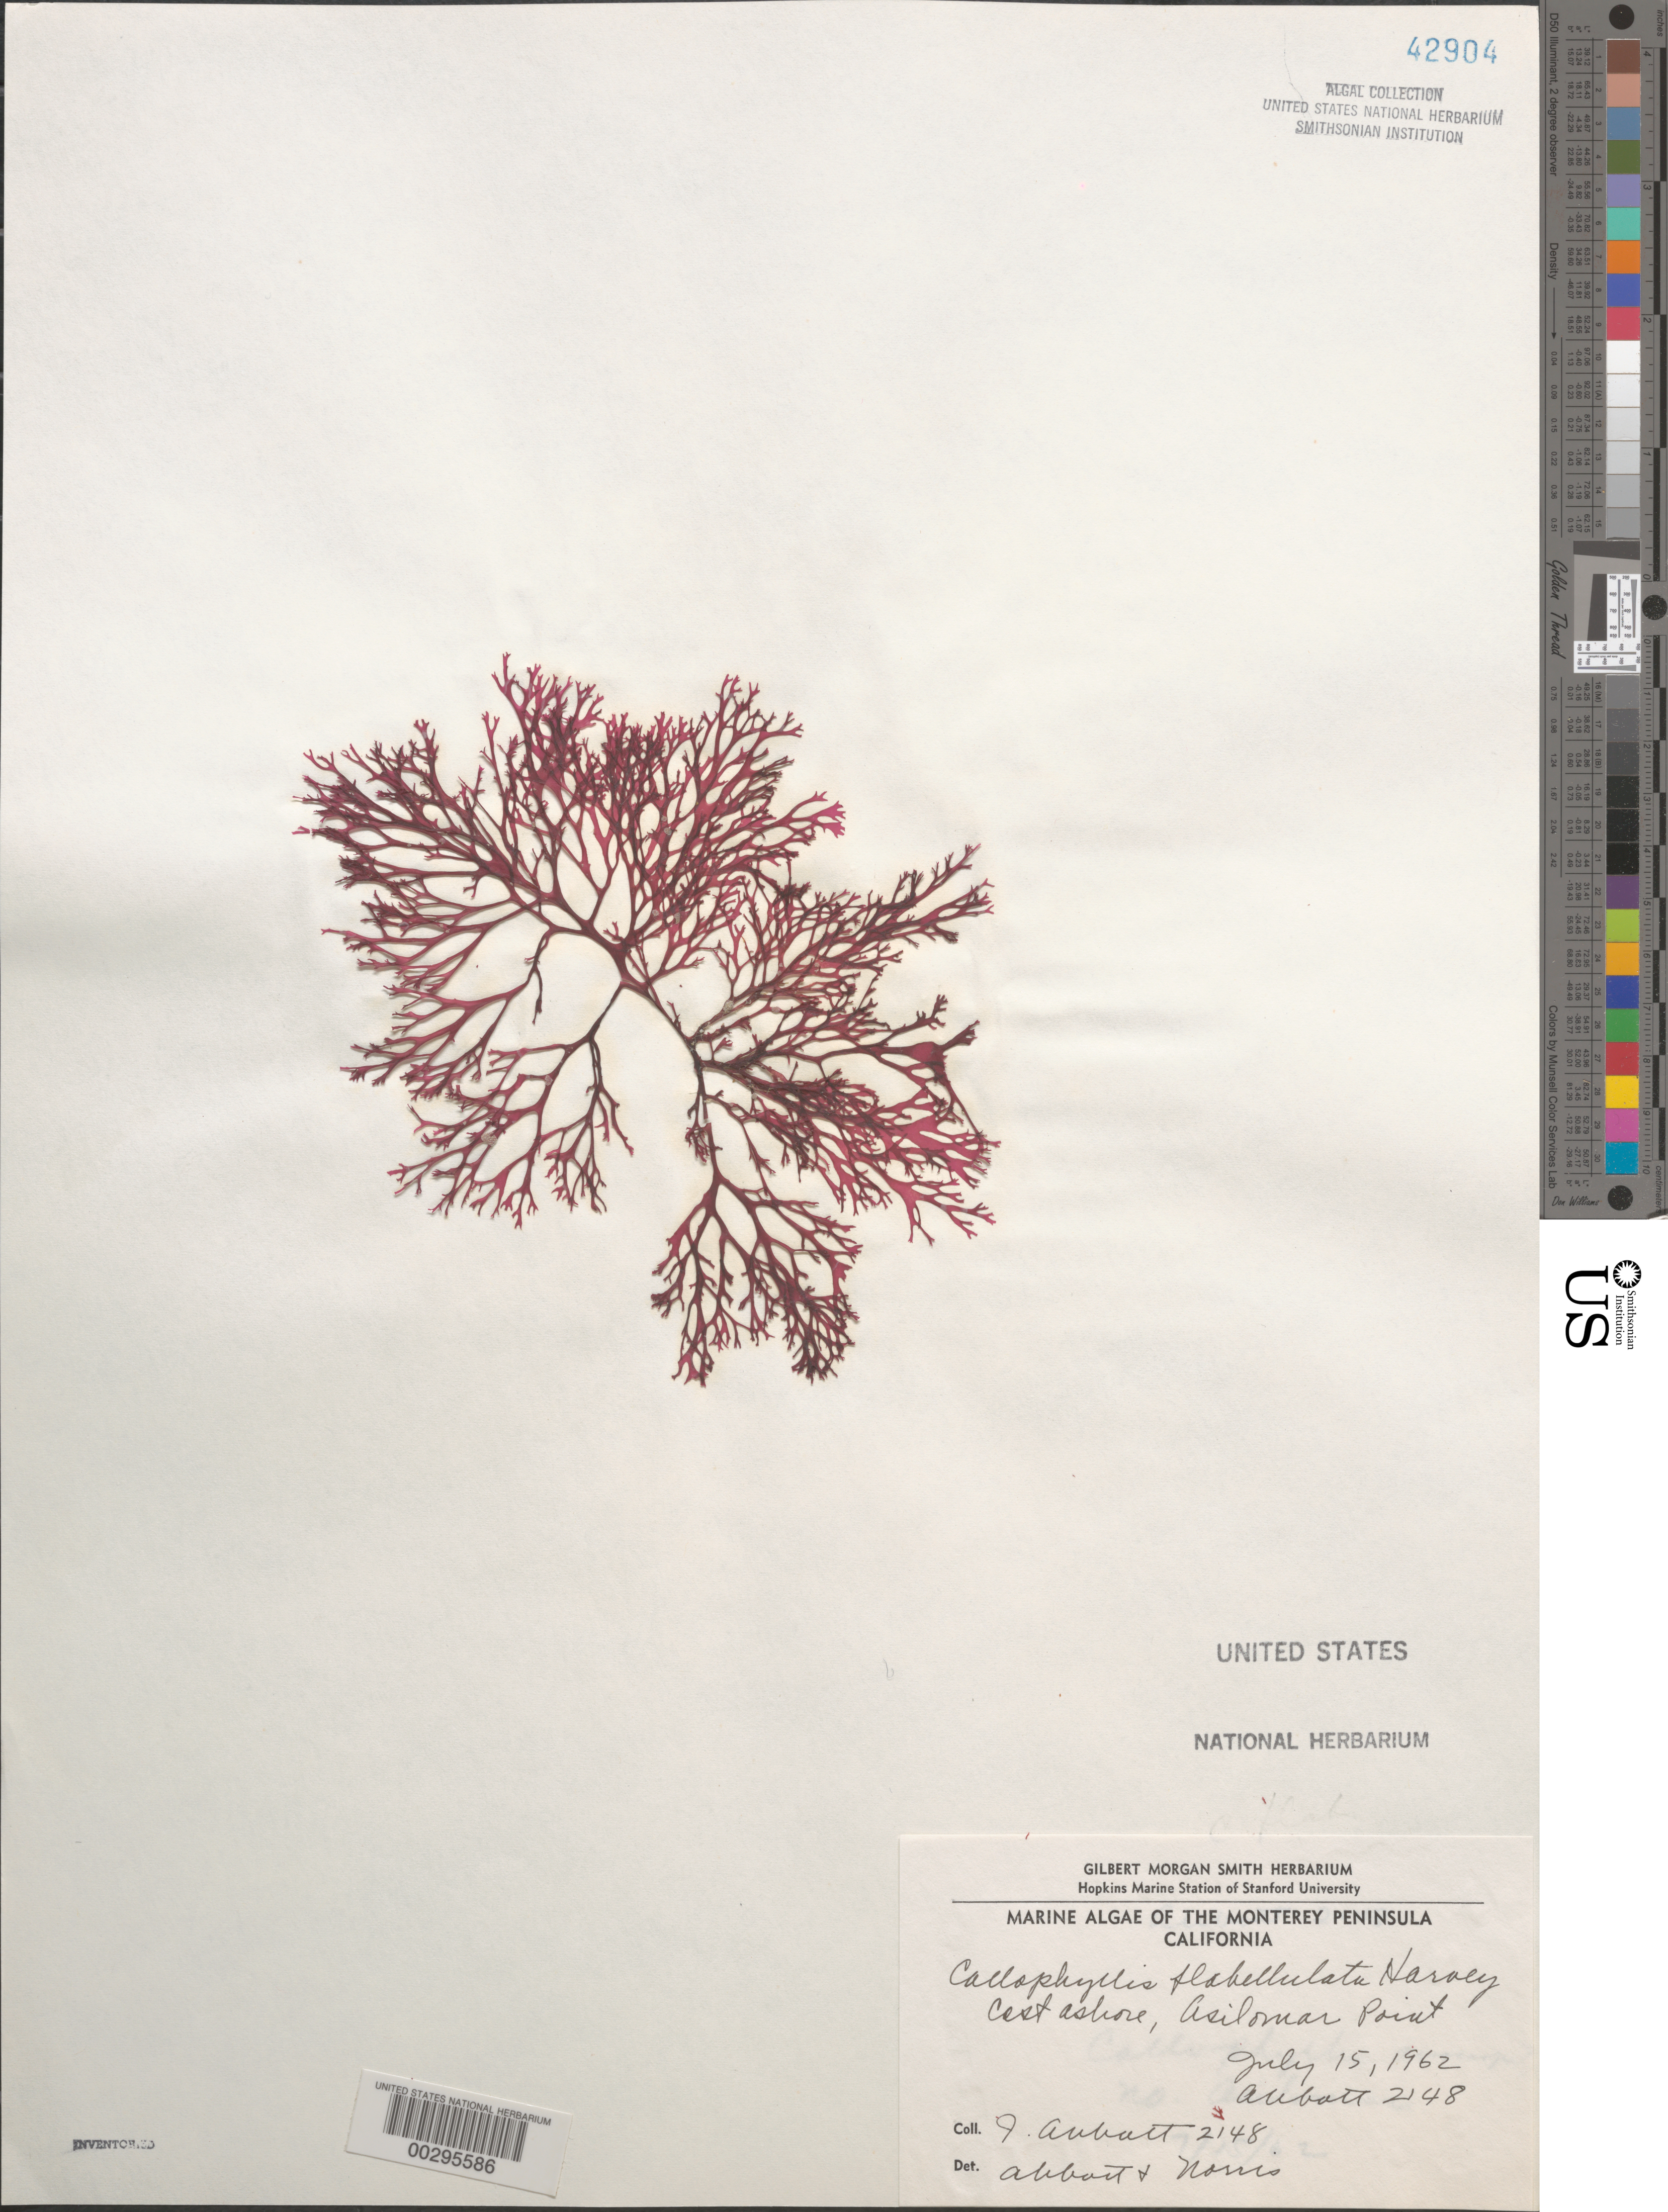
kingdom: Plantae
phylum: Rhodophyta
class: Florideophyceae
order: Gigartinales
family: Kallymeniaceae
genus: Callophyllis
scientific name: Callophyllis flabellulata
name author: Harv.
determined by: Abbott, I. A.; Norris, R. E.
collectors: I. A. Abbott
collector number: IAA 2148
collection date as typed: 15 Jul 1962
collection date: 1962-07-15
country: United States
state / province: California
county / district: Monterey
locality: Asilomar Point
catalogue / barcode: US 42904